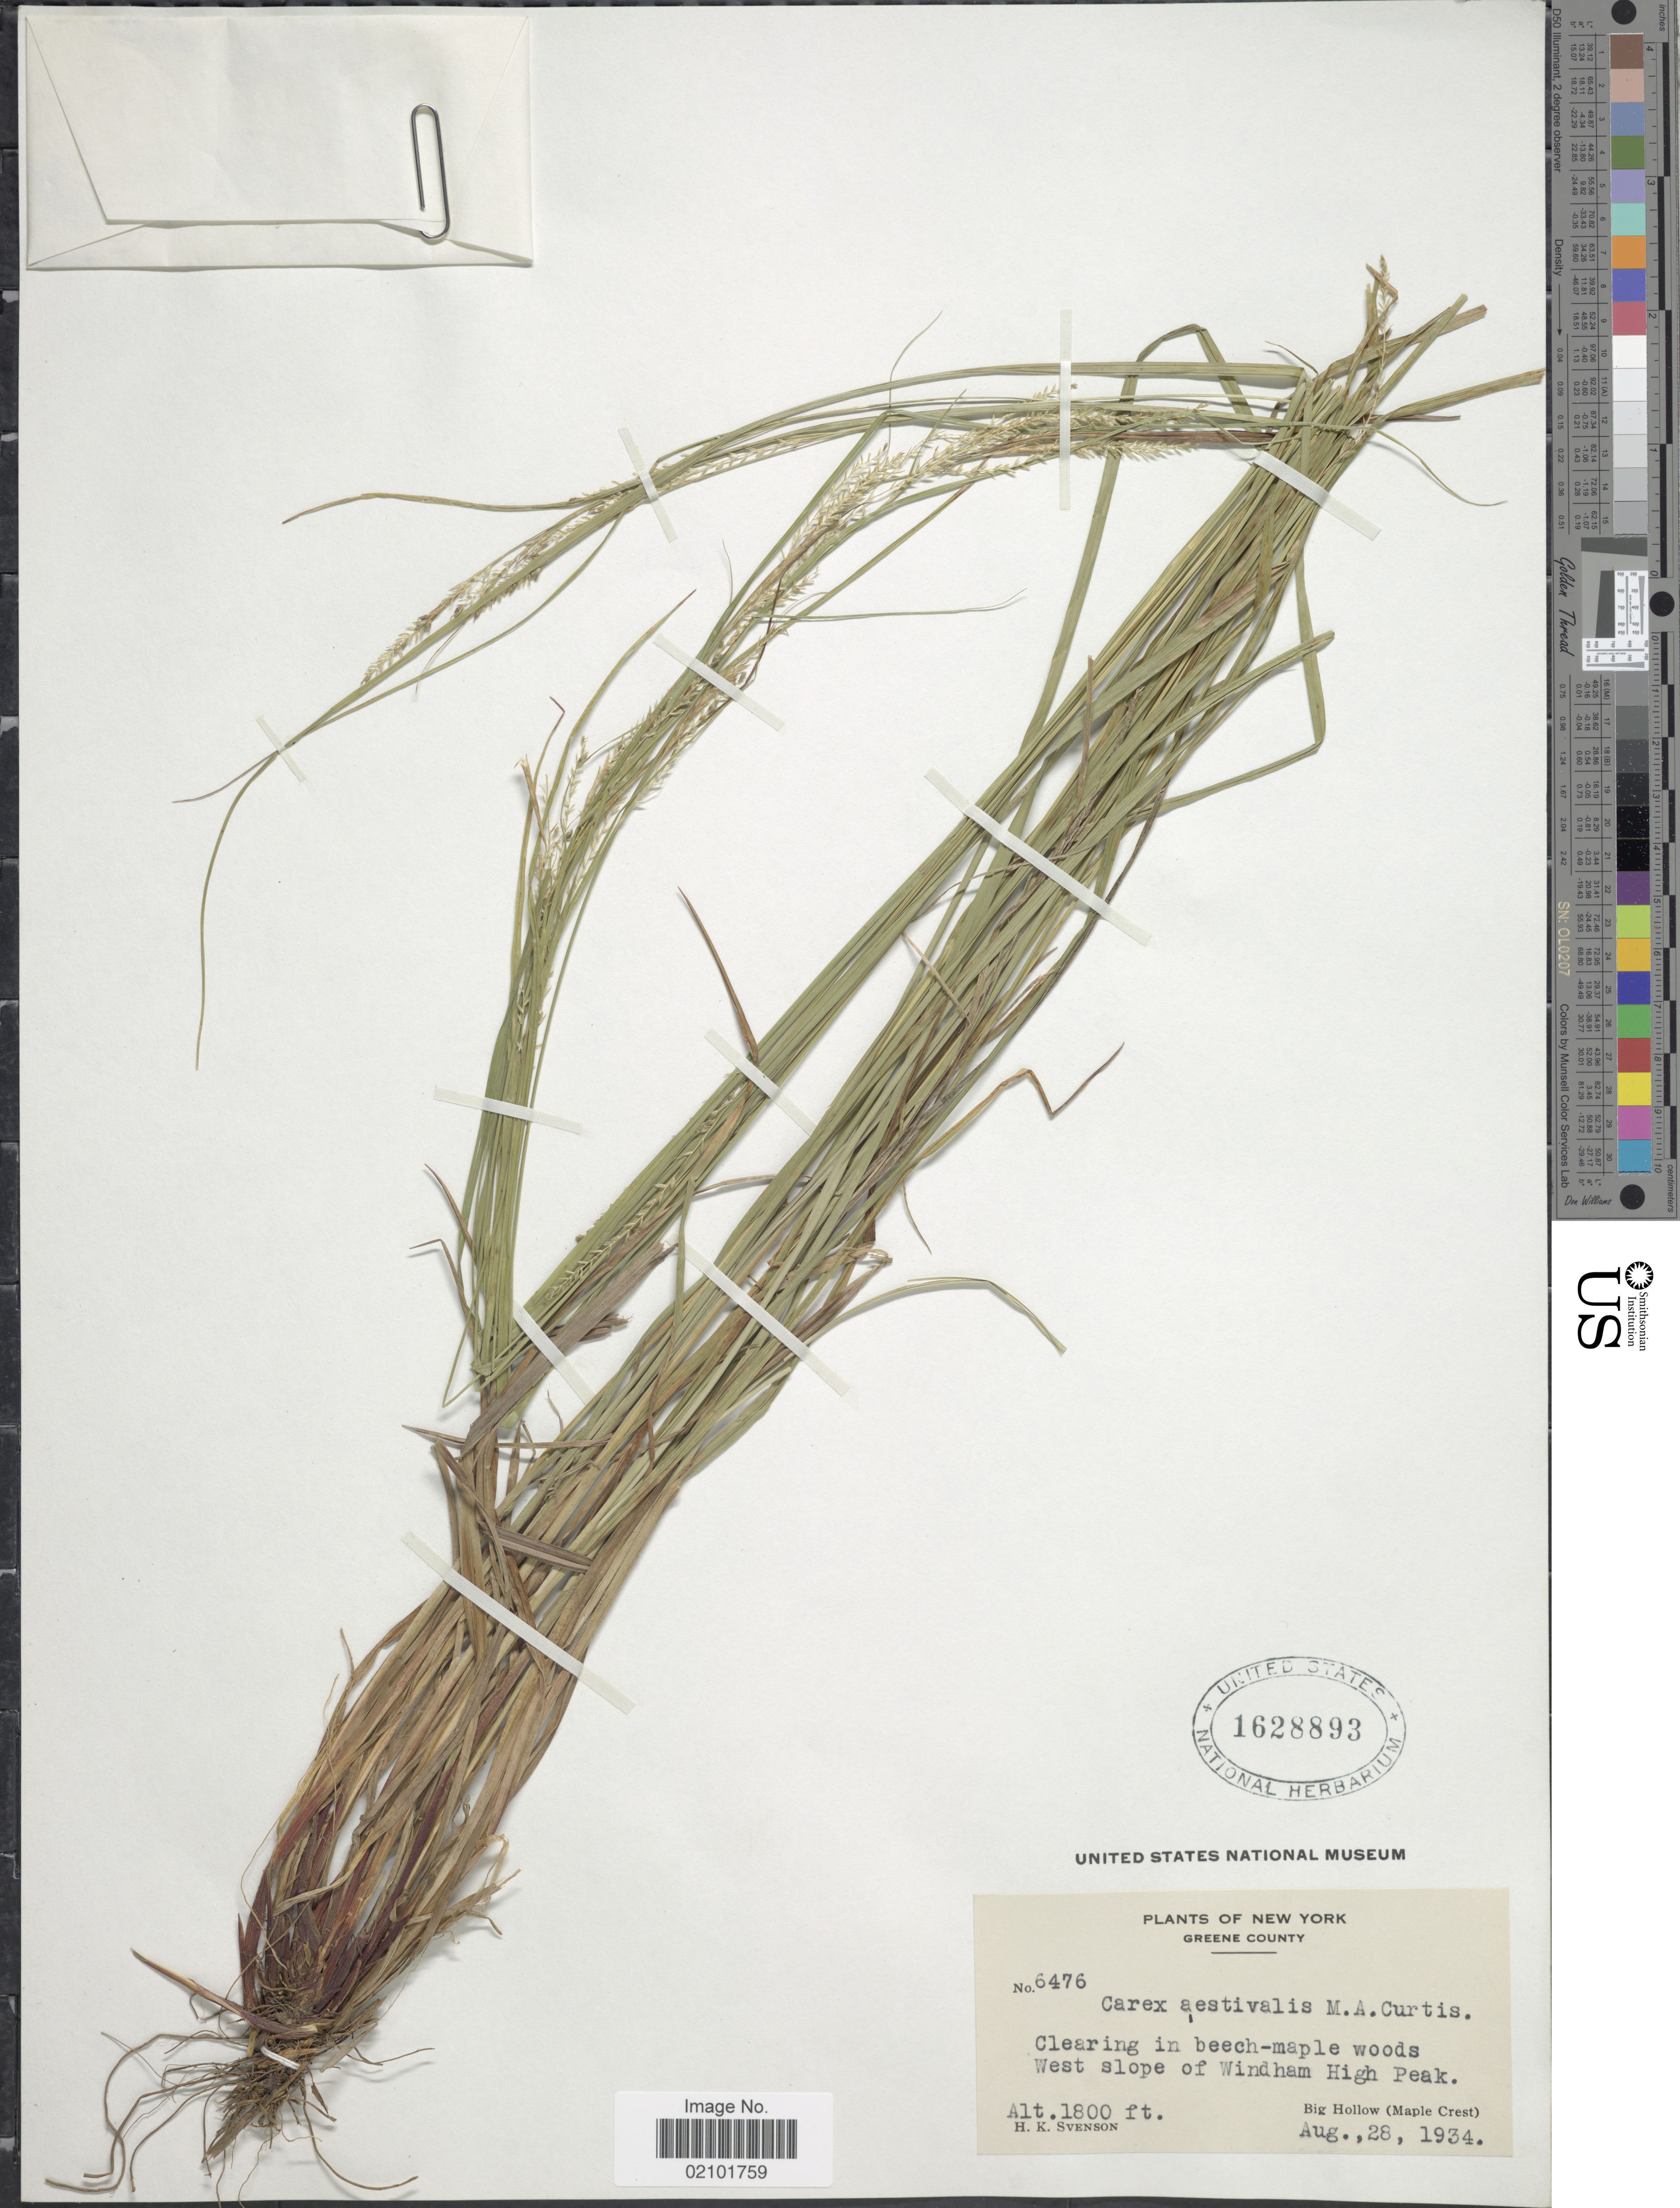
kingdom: Plantae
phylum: Tracheophyta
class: Liliopsida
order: Poales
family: Cyperaceae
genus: Carex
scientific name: Carex aestivalis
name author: M.A. Curtis ex A. Gray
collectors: H. K. Svenson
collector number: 6476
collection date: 1934-08-28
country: United States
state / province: New York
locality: Greene County. West slope of Windham High Peak. Big Hollow (Maple Crest)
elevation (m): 549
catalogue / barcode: US 1628893